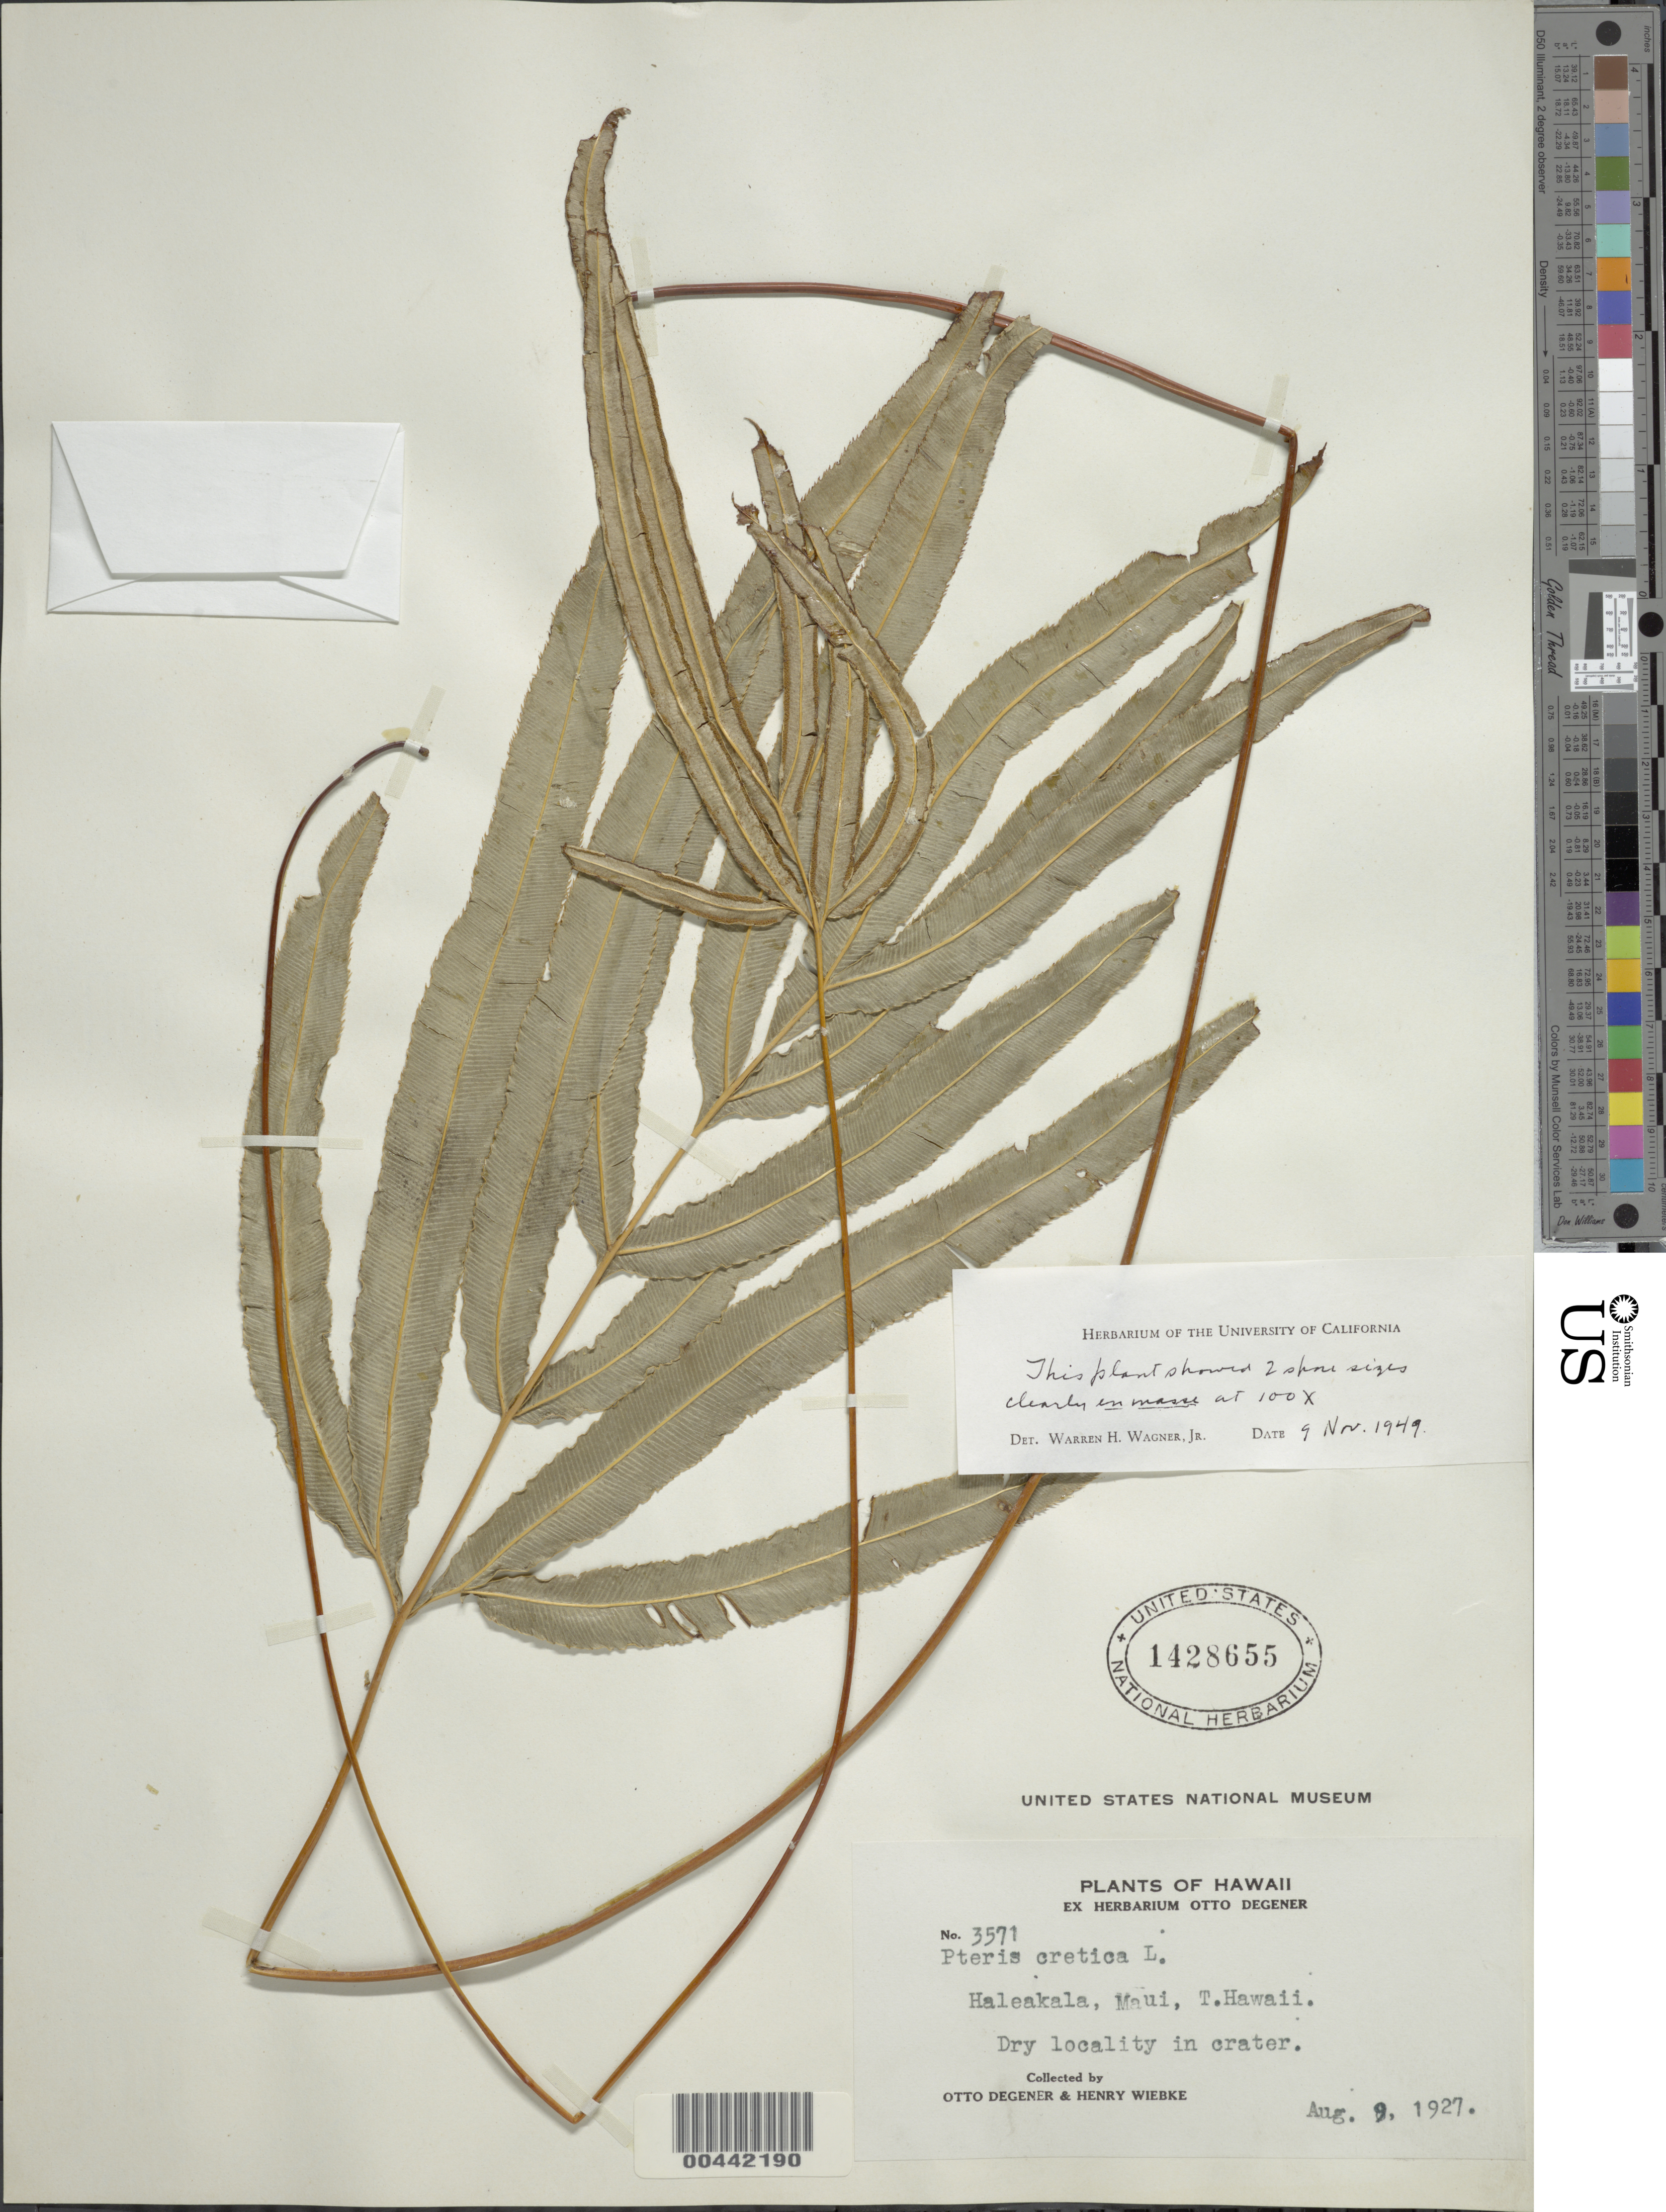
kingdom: Plantae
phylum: Tracheophyta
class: Polypodiopsida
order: Polypodiales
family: Pteridaceae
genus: Pteris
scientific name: Pteris cretica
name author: L.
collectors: O. Degener & H. Wiebke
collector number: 3571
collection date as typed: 9 Aug 1927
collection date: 1927-08-09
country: United States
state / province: Hawaii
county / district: Maui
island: Maui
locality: Haleakala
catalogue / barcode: US 1428655